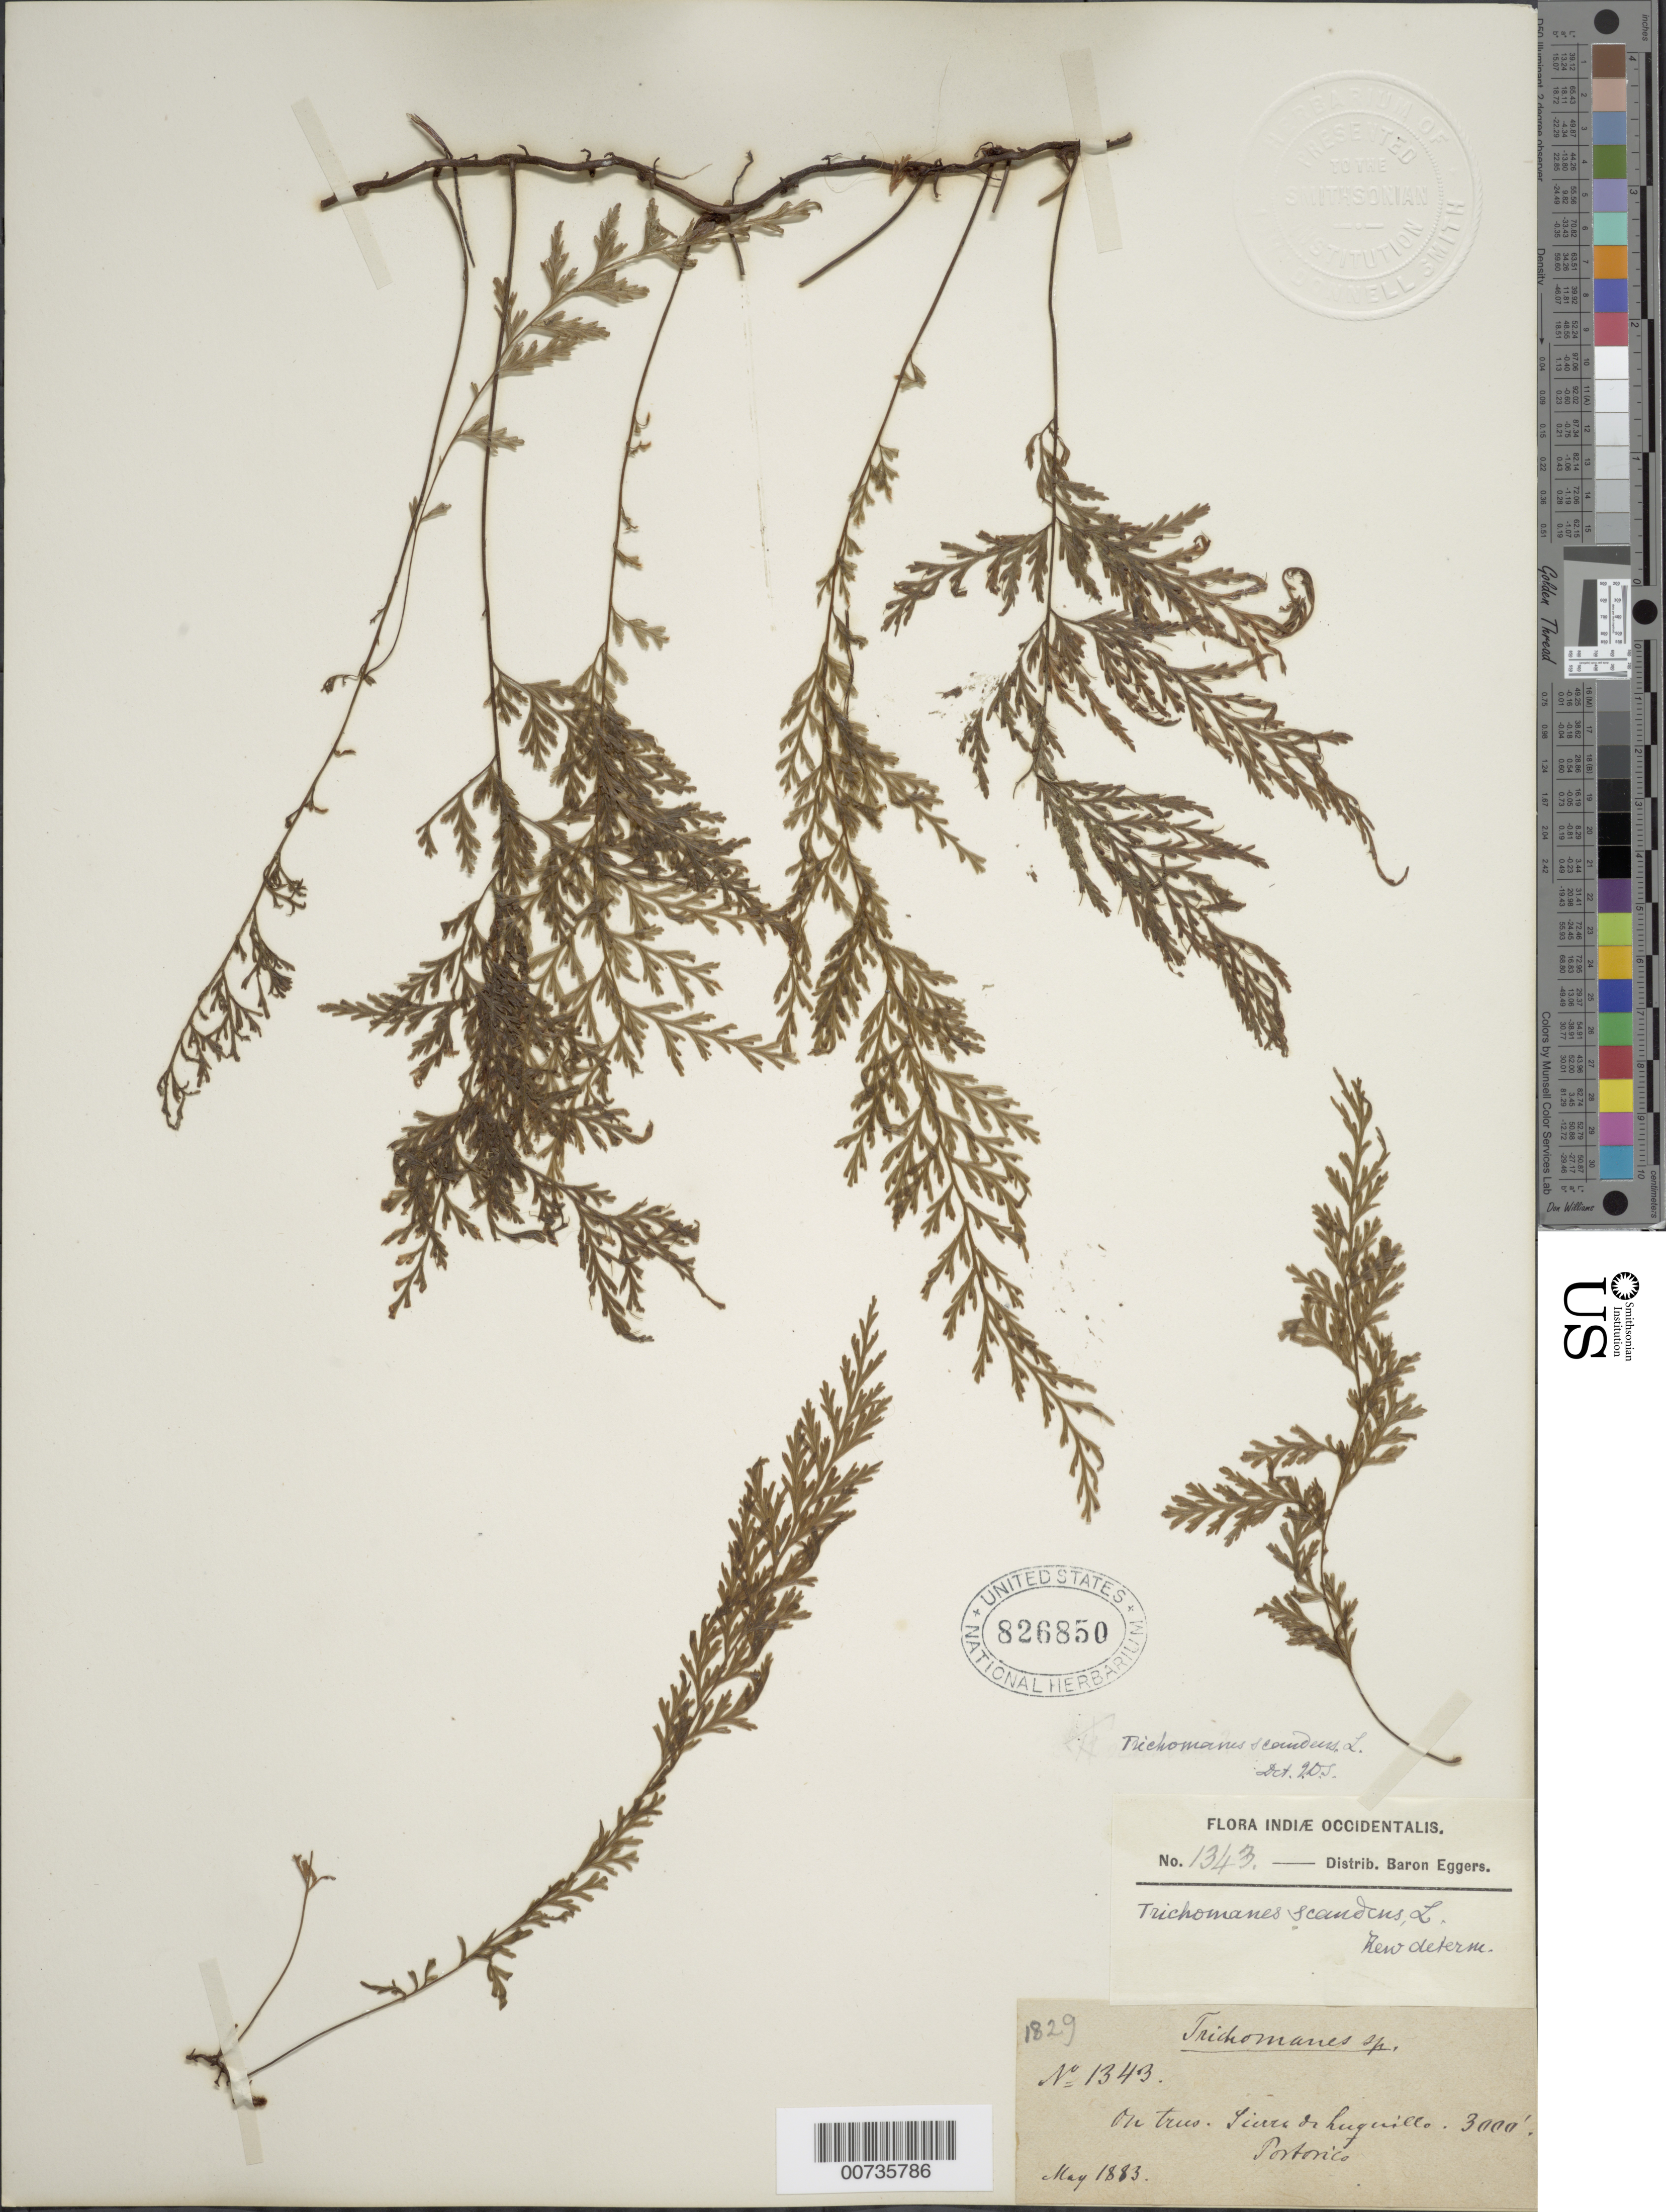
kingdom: Plantae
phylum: Tracheophyta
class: Polypodiopsida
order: Hymenophyllales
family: Hymenophyllaceae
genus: Trichomanes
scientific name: Trichomanes scandens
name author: L.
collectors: H. F. A. von Eggers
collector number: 1343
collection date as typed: May 1883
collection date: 1883-05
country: Puerto Rico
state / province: Luquillo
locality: Sierra de Luquillo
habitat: On trees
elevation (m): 914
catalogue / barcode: US 826850